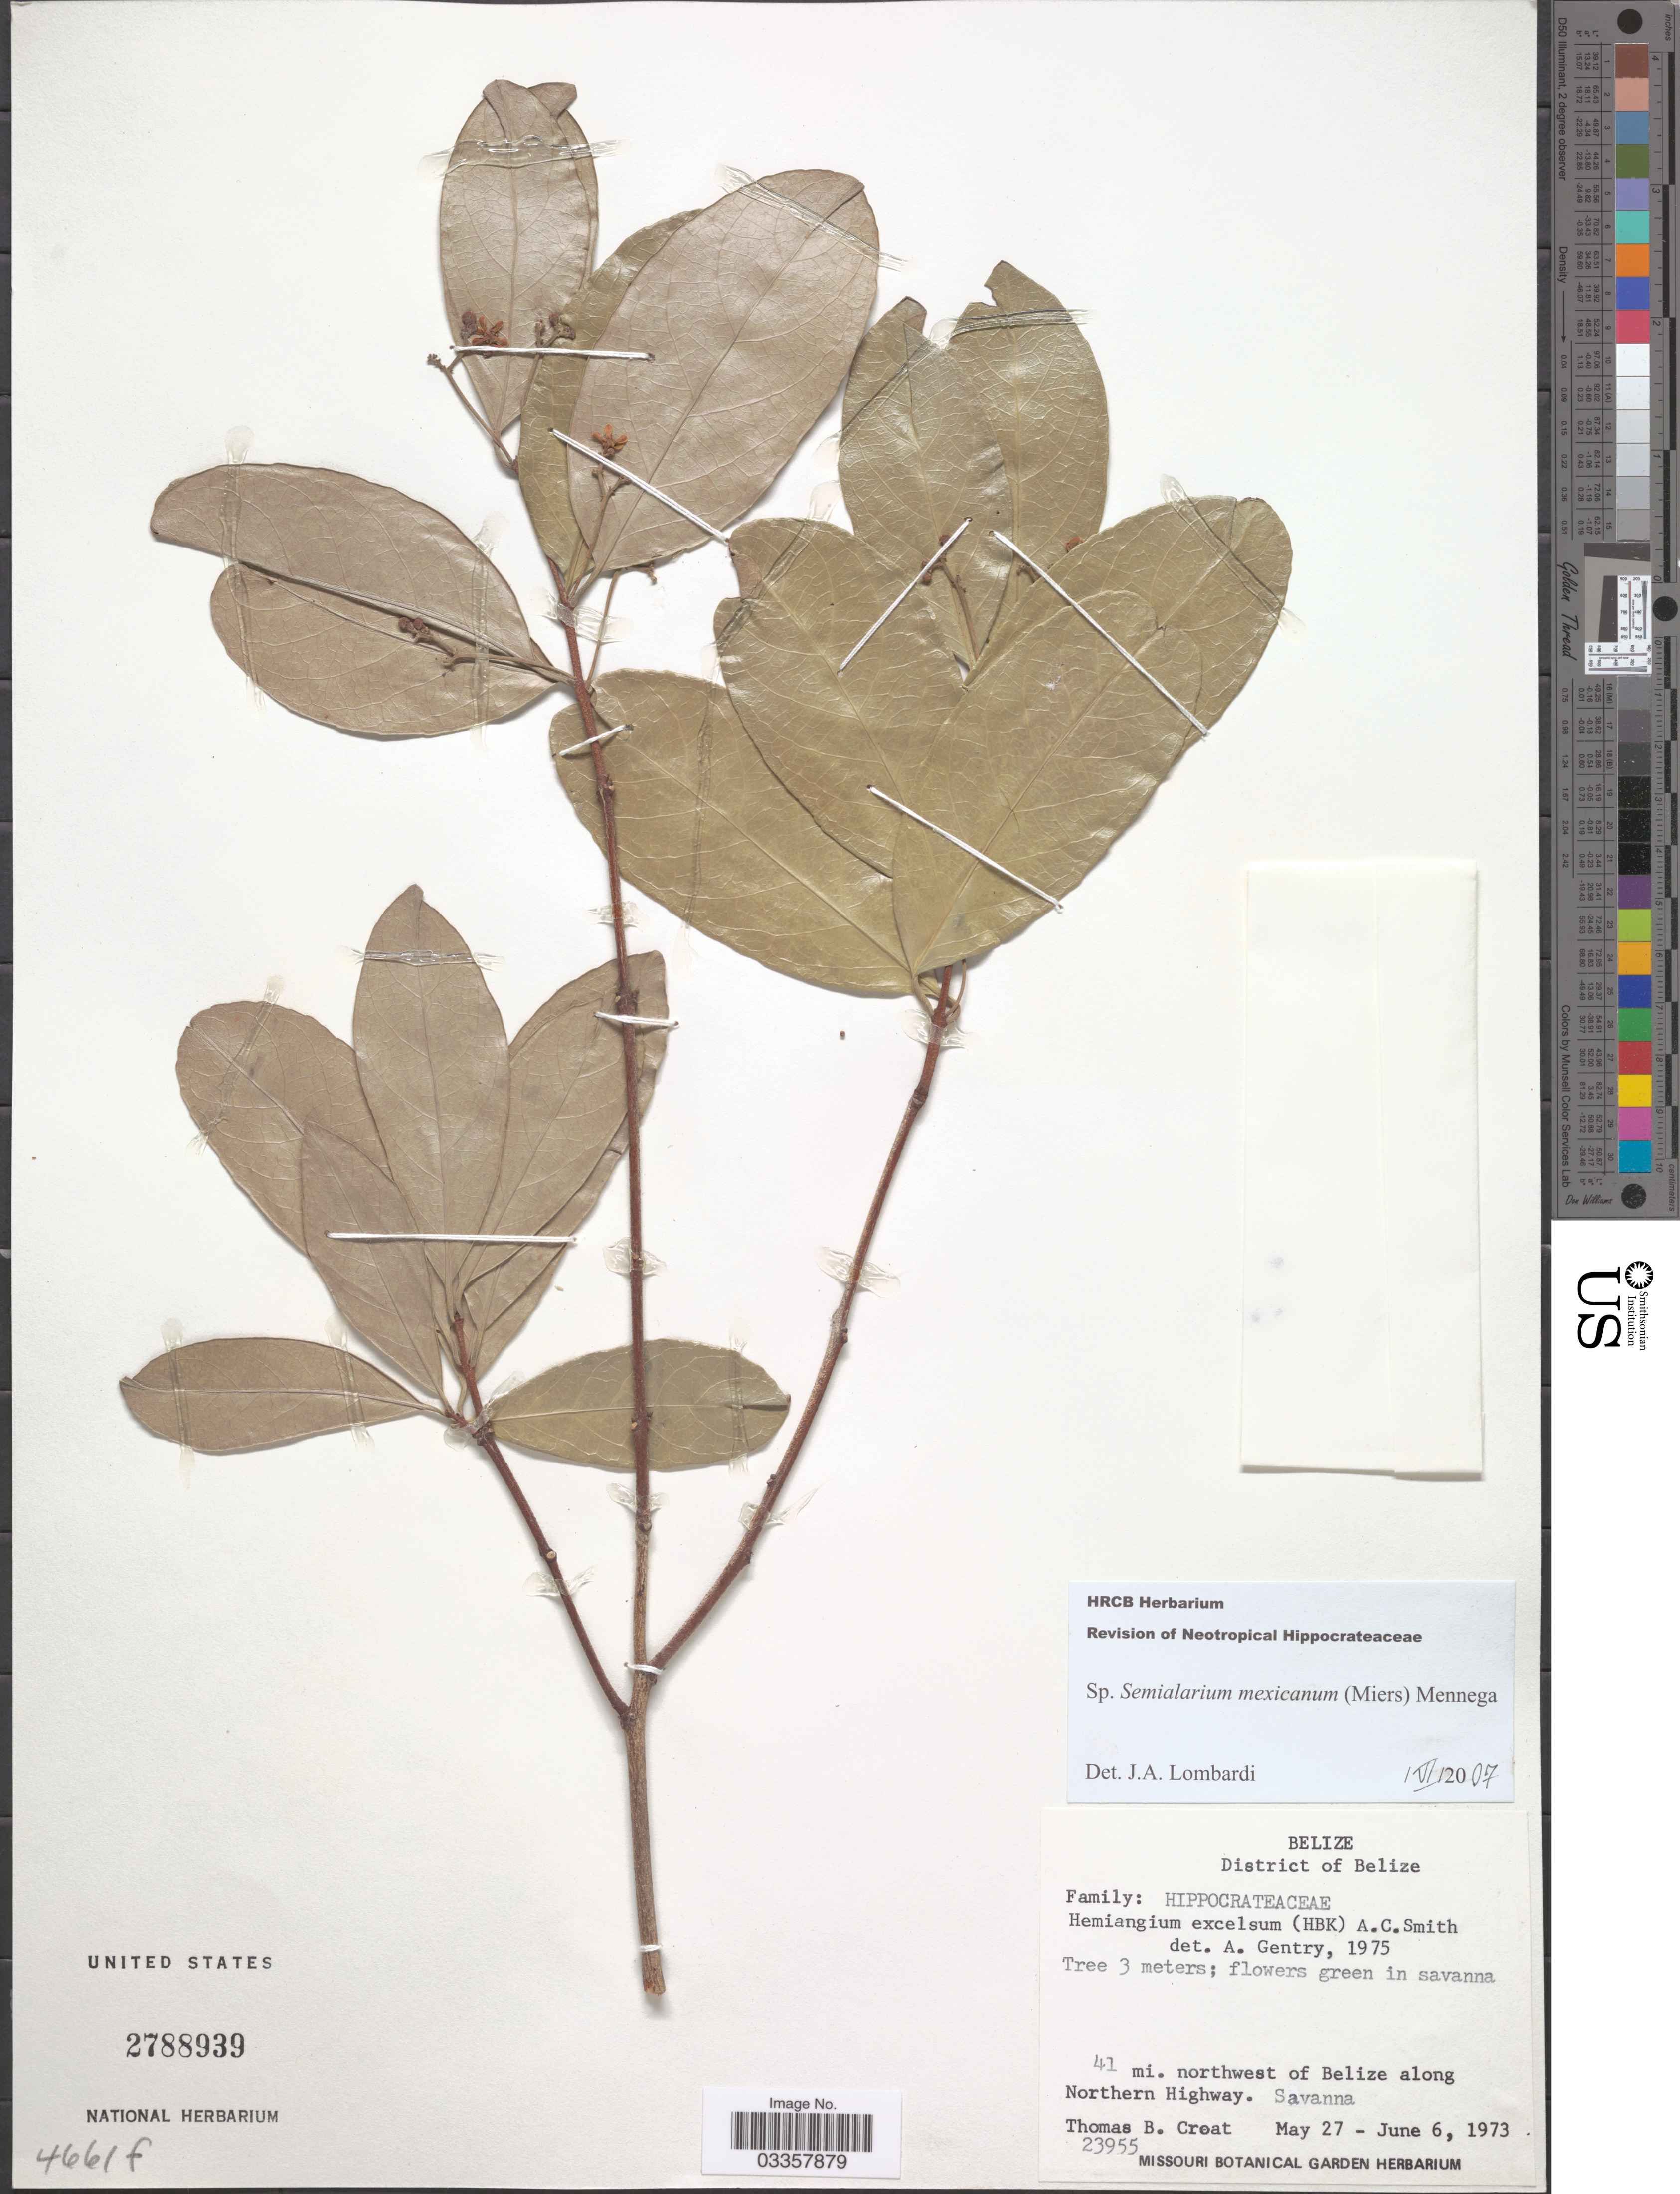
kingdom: Plantae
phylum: Tracheophyta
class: Magnoliopsida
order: Celastrales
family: Celastraceae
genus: Semialarium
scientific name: Semialarium mexicanum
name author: (Miers) Mennega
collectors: T. B. Croat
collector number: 23955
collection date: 1973-05-27/1973-06-06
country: Belize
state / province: Belize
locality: District of Belize. 41 mi. northwest of Belize along Northern Highway.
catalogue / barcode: US 2788939